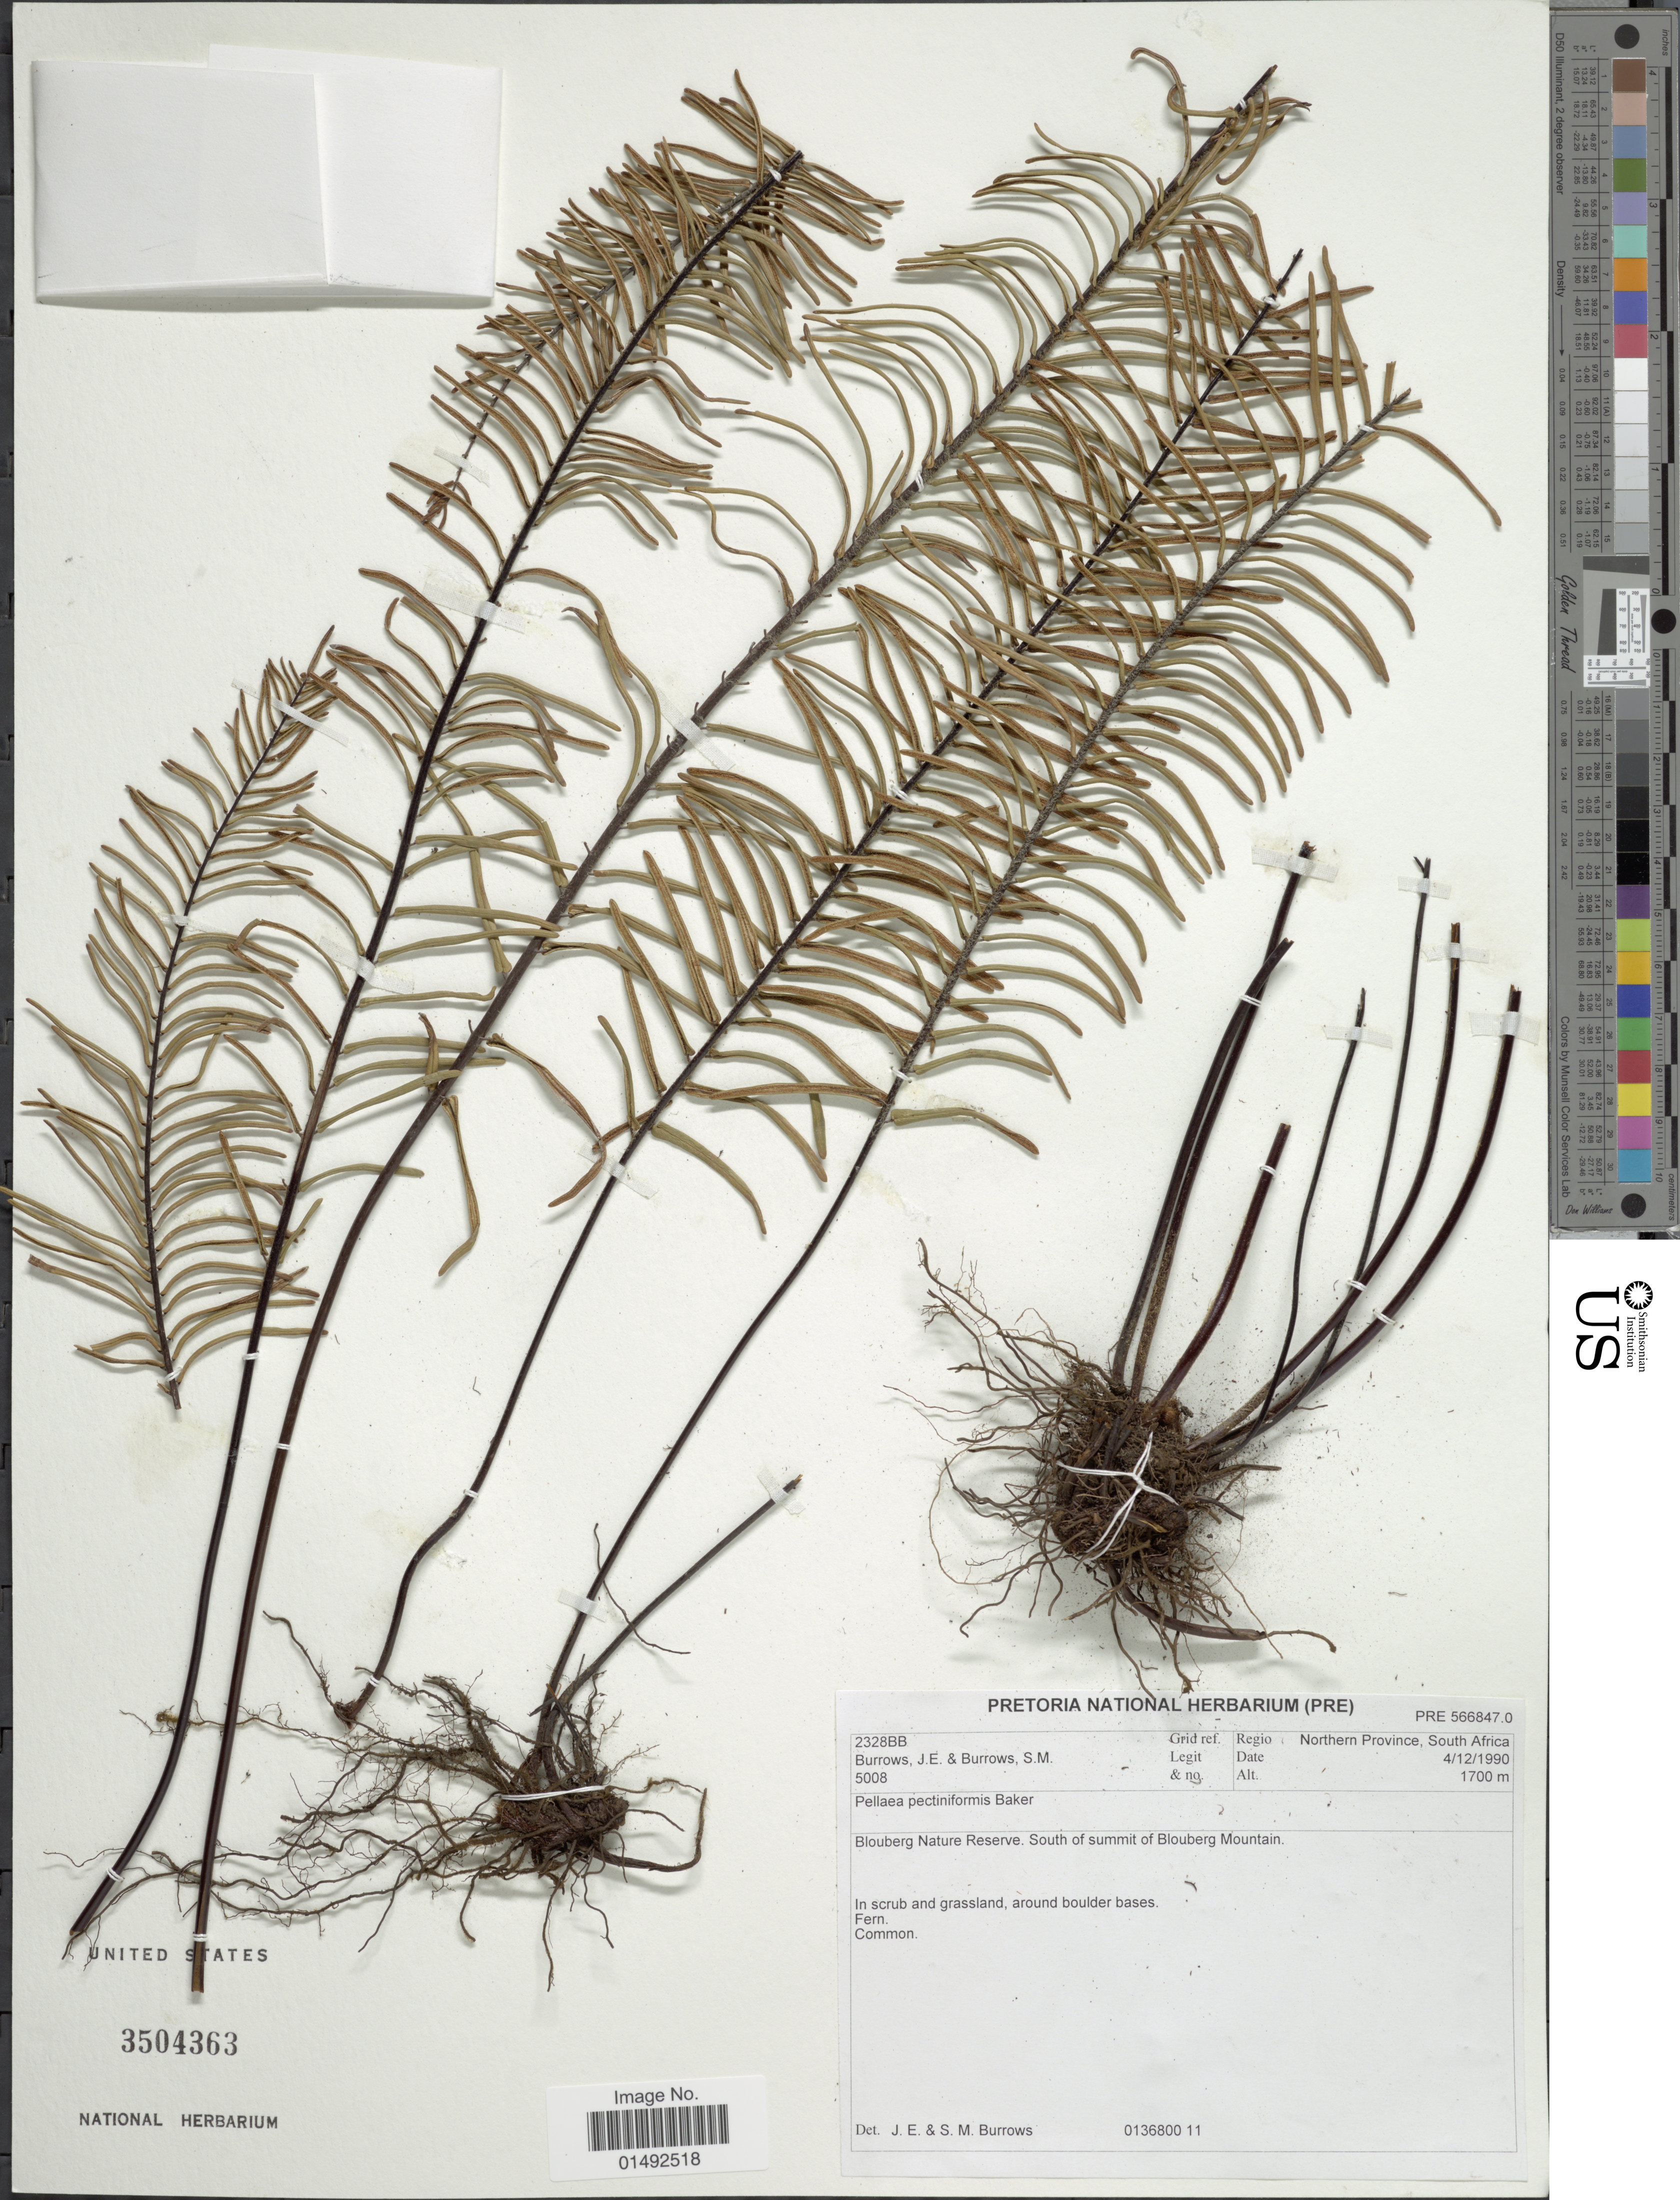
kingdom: Plantae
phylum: Tracheophyta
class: Polypodiopsida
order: Polypodiales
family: Pteridaceae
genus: Pellaea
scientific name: Pellaea pectiniformis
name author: Baker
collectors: J. Burrows & S. Burrows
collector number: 5008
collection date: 1990-12-04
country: South Africa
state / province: Limpopo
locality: Northern Province, Blouberg Nature Reserve. South of summit of Blouberg Mountain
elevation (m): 1700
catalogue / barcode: US 3504363